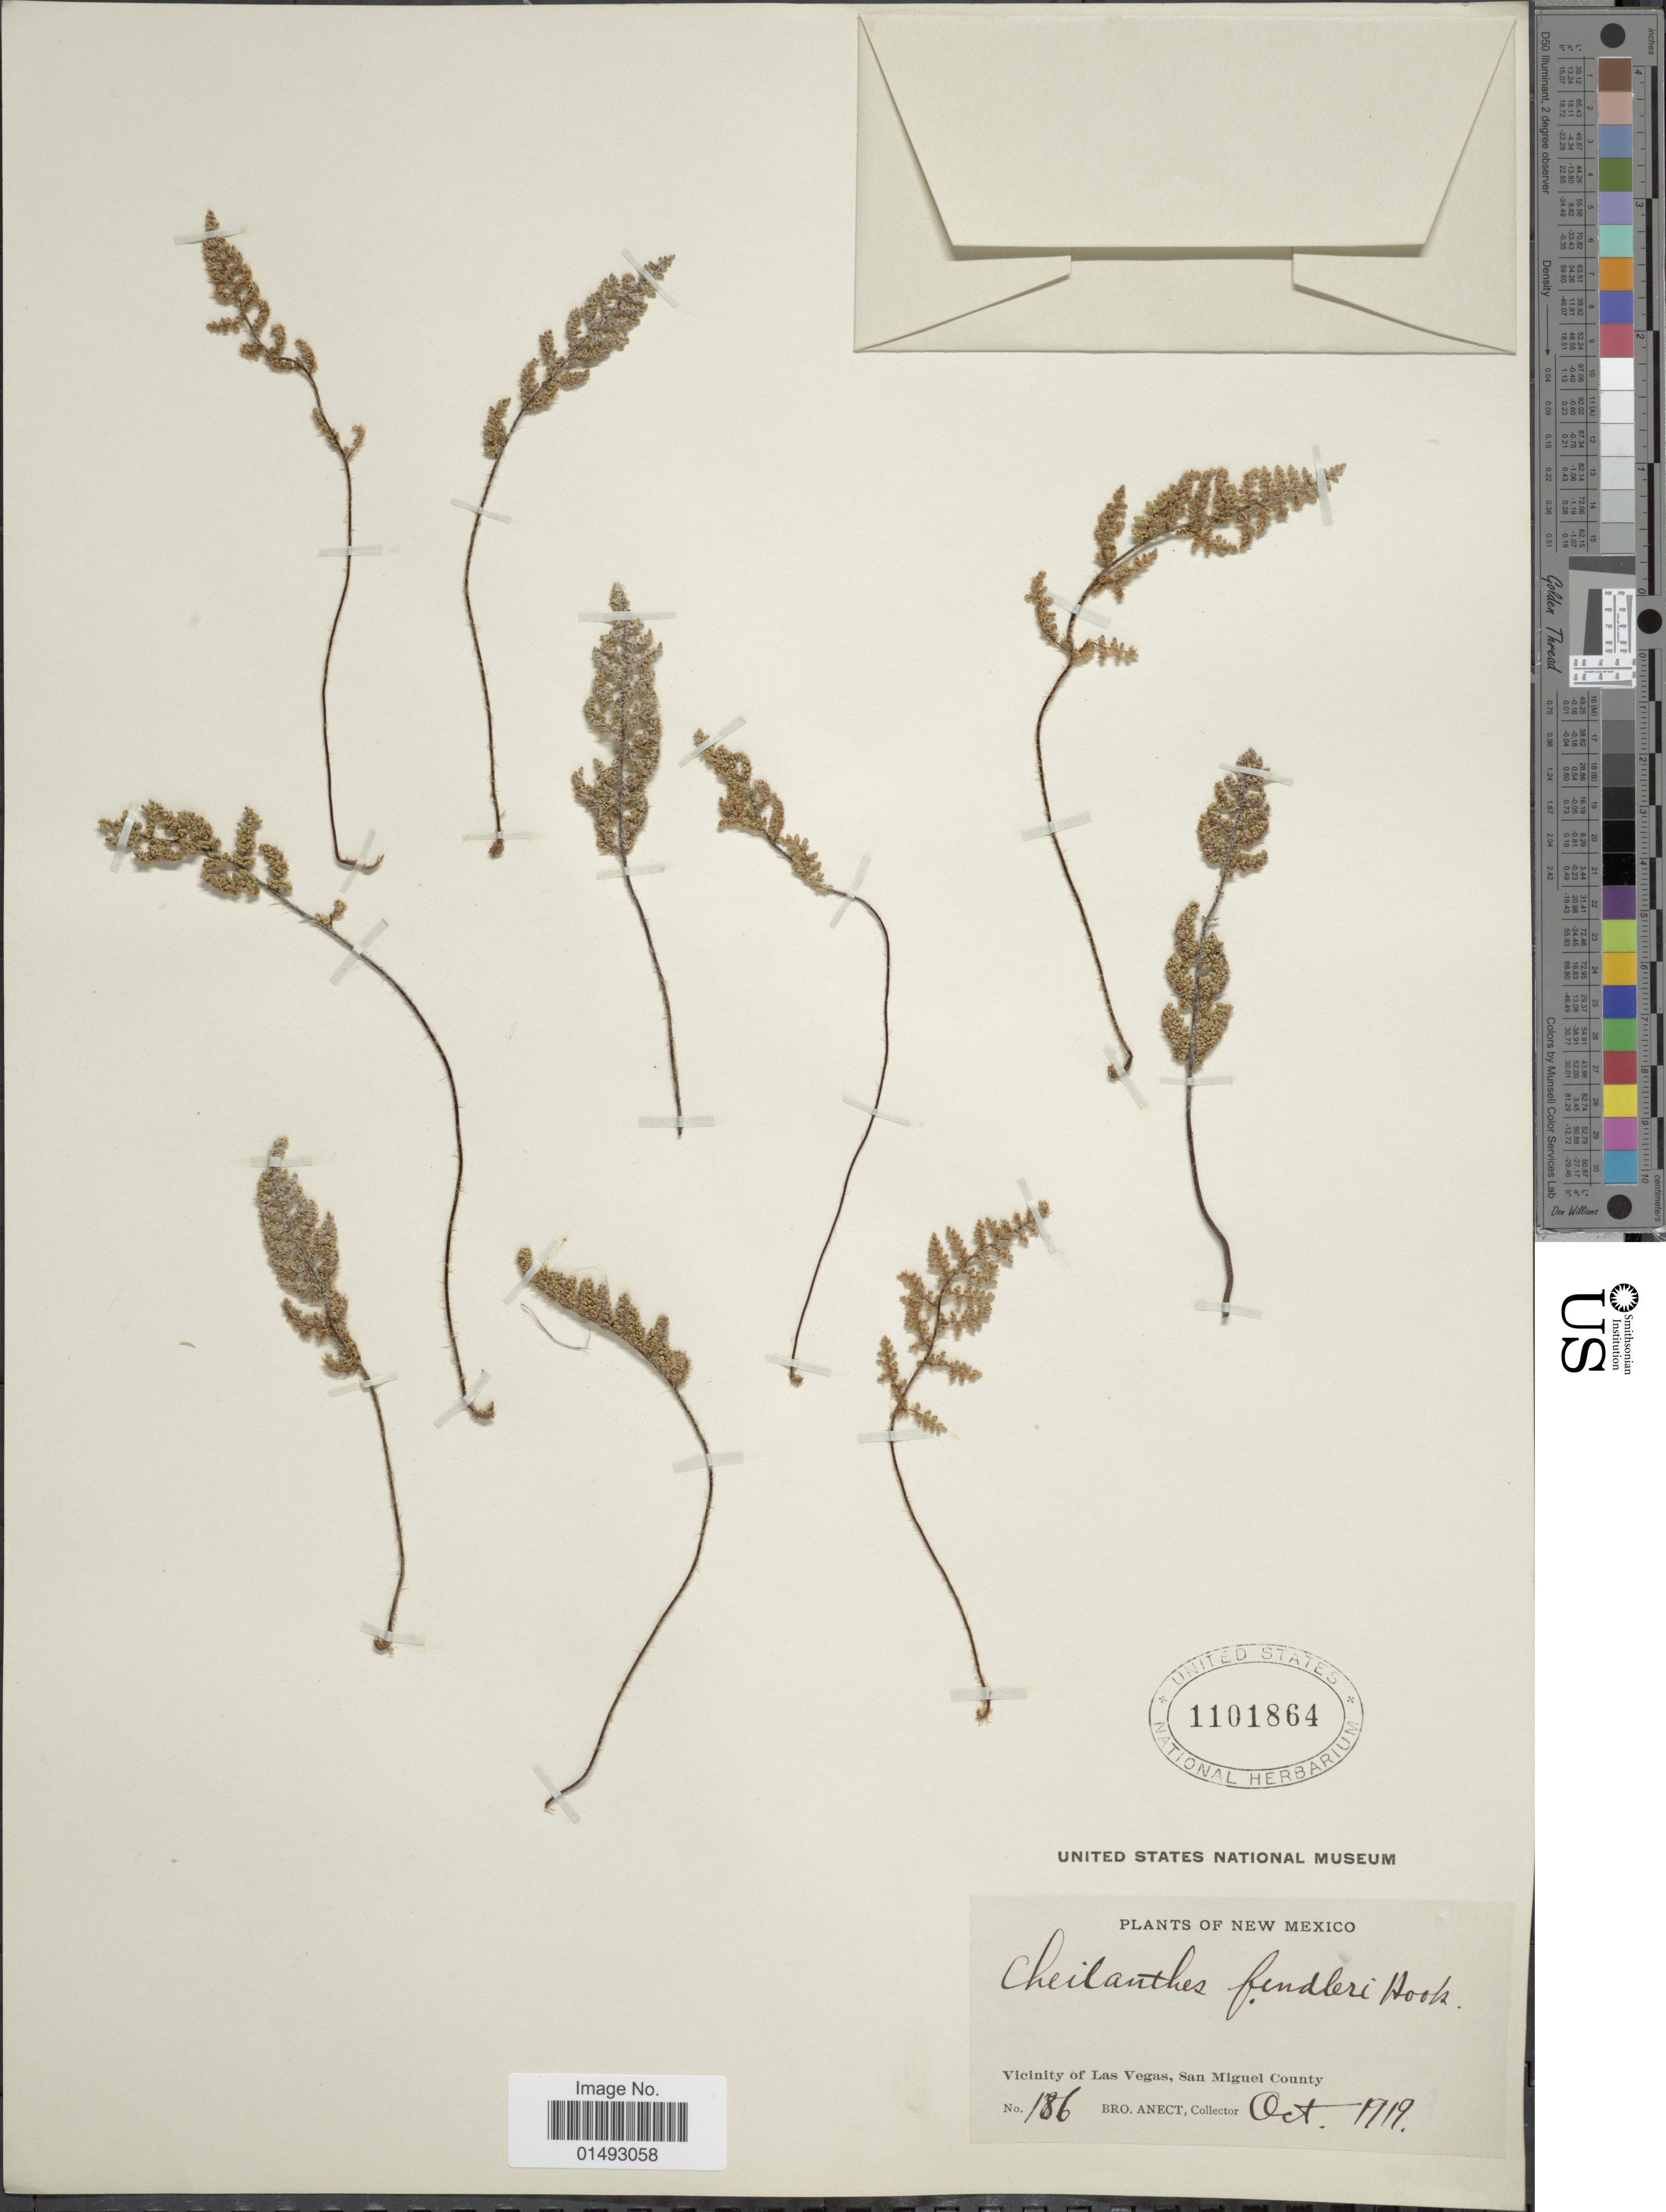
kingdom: Plantae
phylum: Tracheophyta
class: Polypodiopsida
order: Polypodiales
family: Pteridaceae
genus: Myriopteris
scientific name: Myriopteris fendleri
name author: (Hook.) E. Fourn.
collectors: B. Anect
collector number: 186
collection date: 1919-10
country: United States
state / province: New Mexico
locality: Vicinity of Las Vegas, San Miguel County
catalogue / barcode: US 1101864